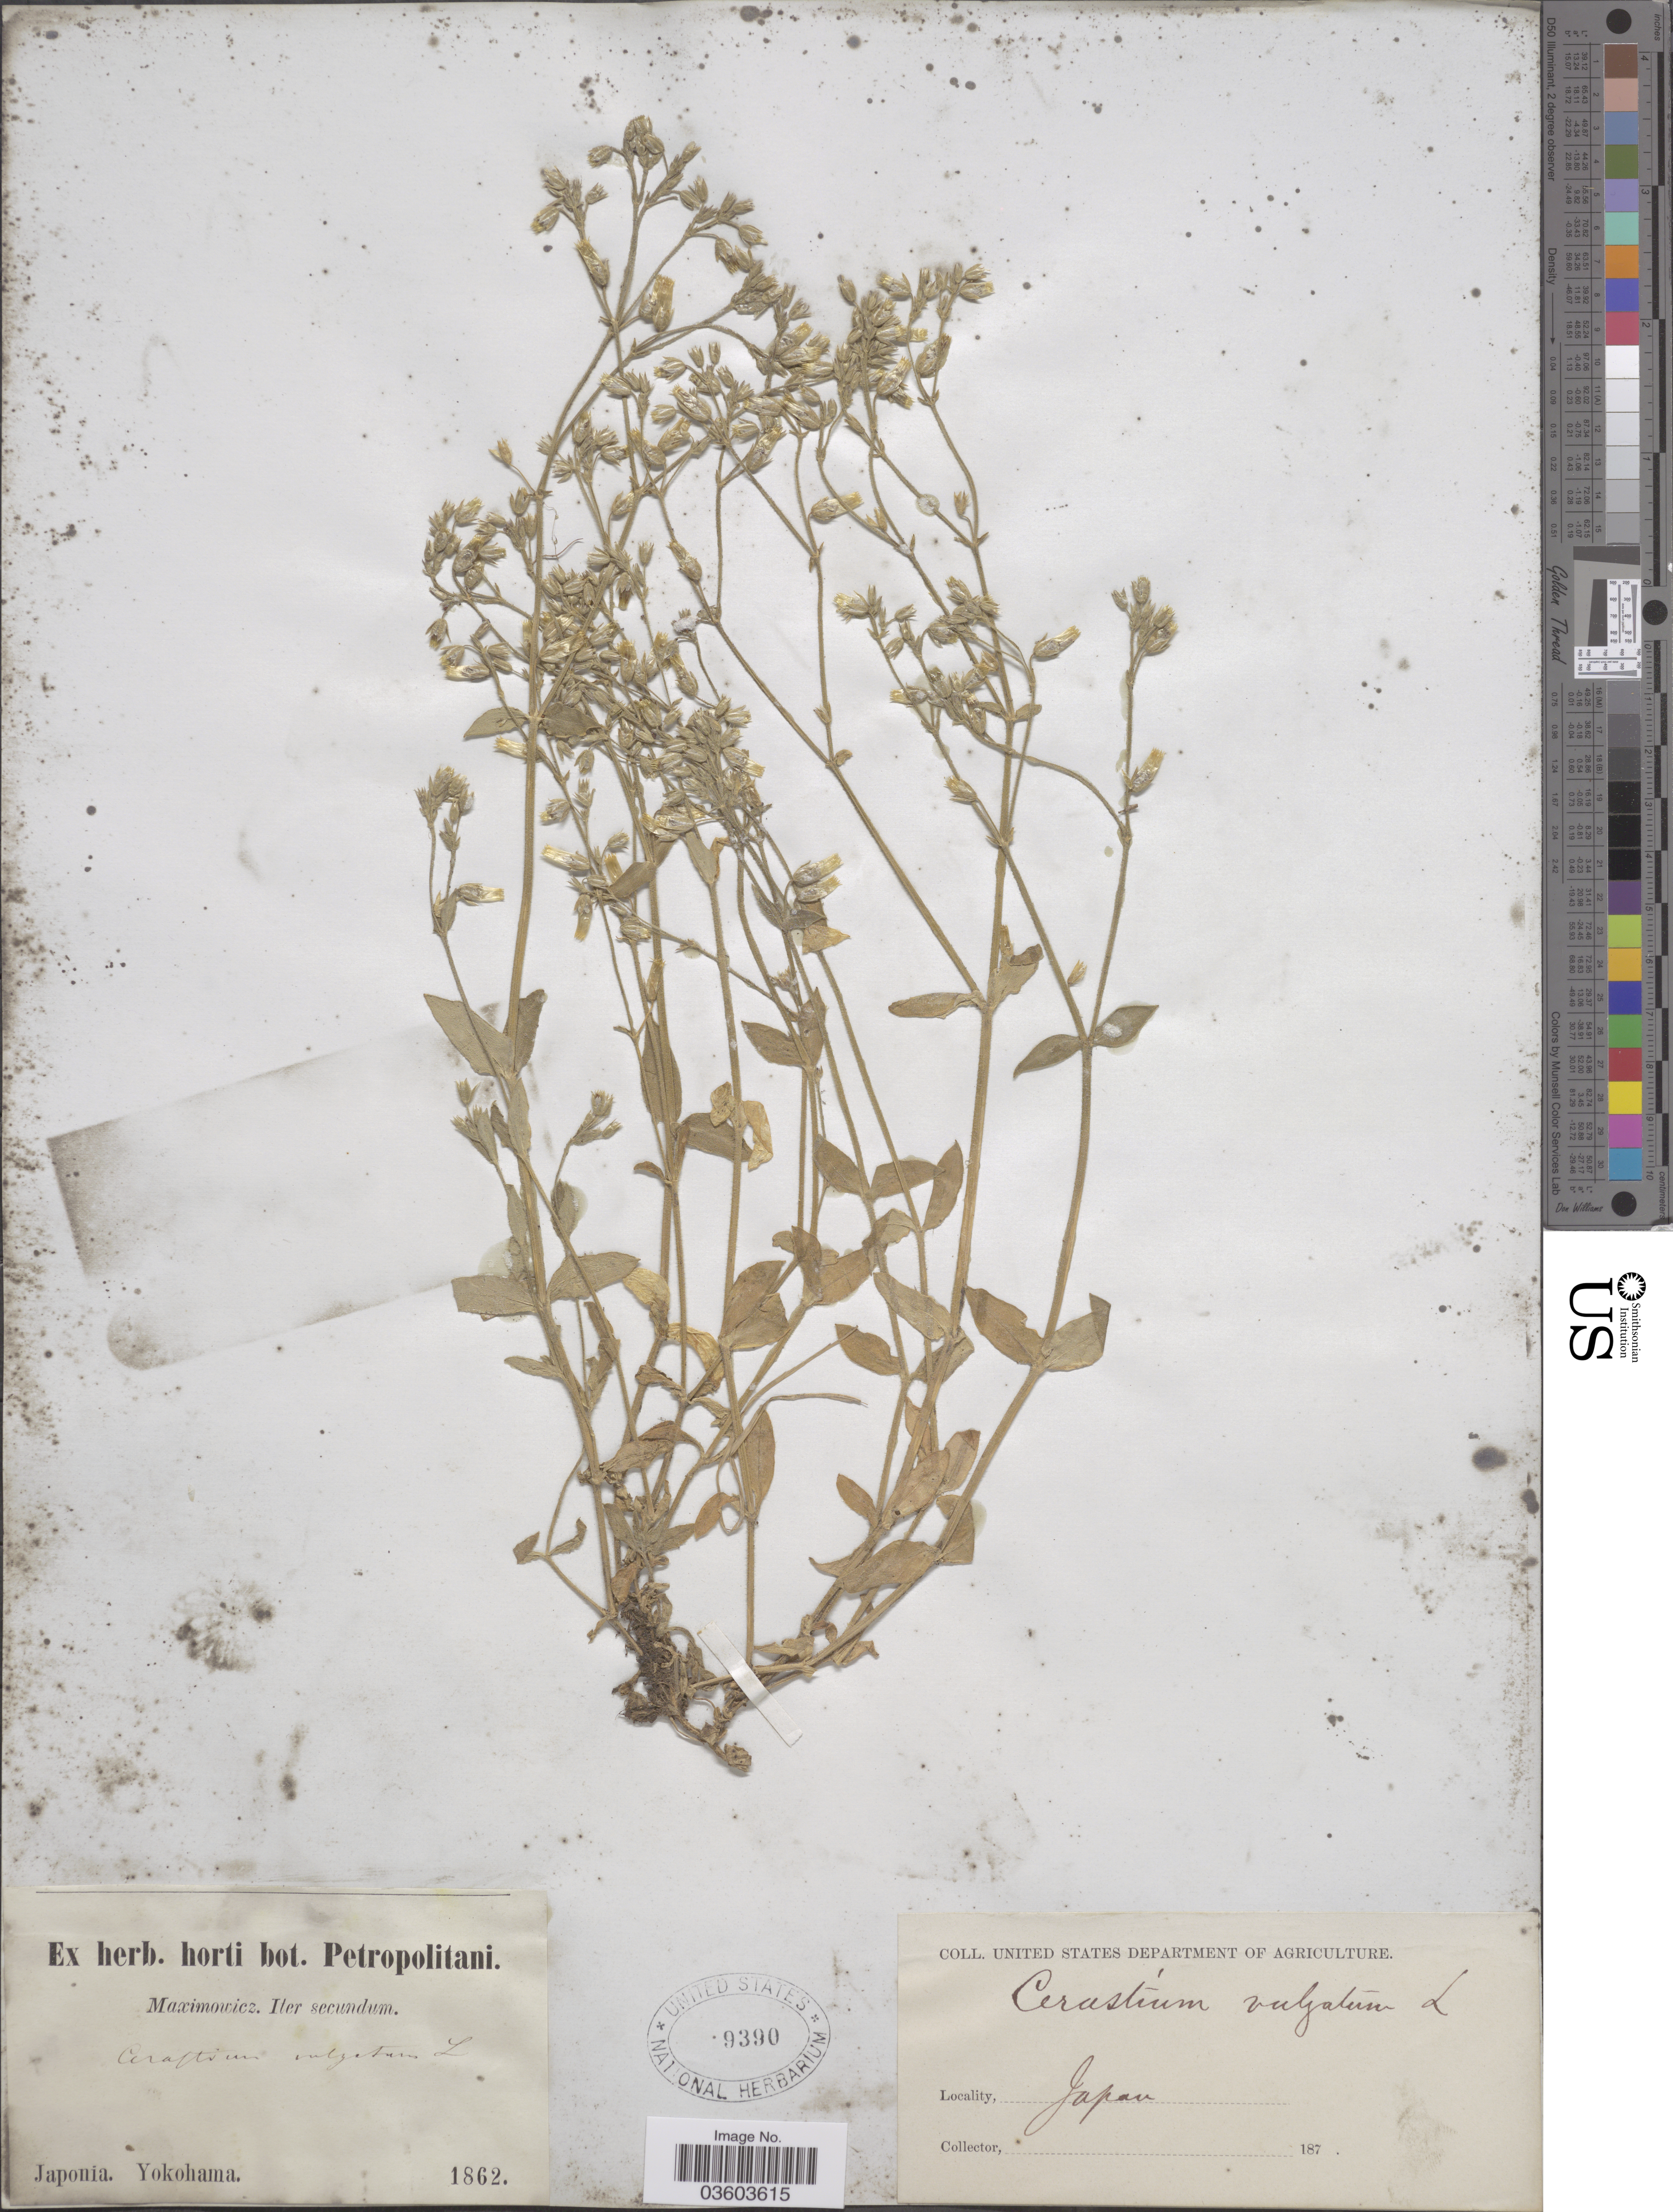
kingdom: Plantae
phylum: Tracheophyta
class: Magnoliopsida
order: Caryophyllales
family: Caryophyllaceae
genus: Cerastium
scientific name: Cerastium caespitosum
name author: Rchb. & Kit.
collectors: Maximowicz, --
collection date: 1862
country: Japan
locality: Yokohama.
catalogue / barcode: US 9390